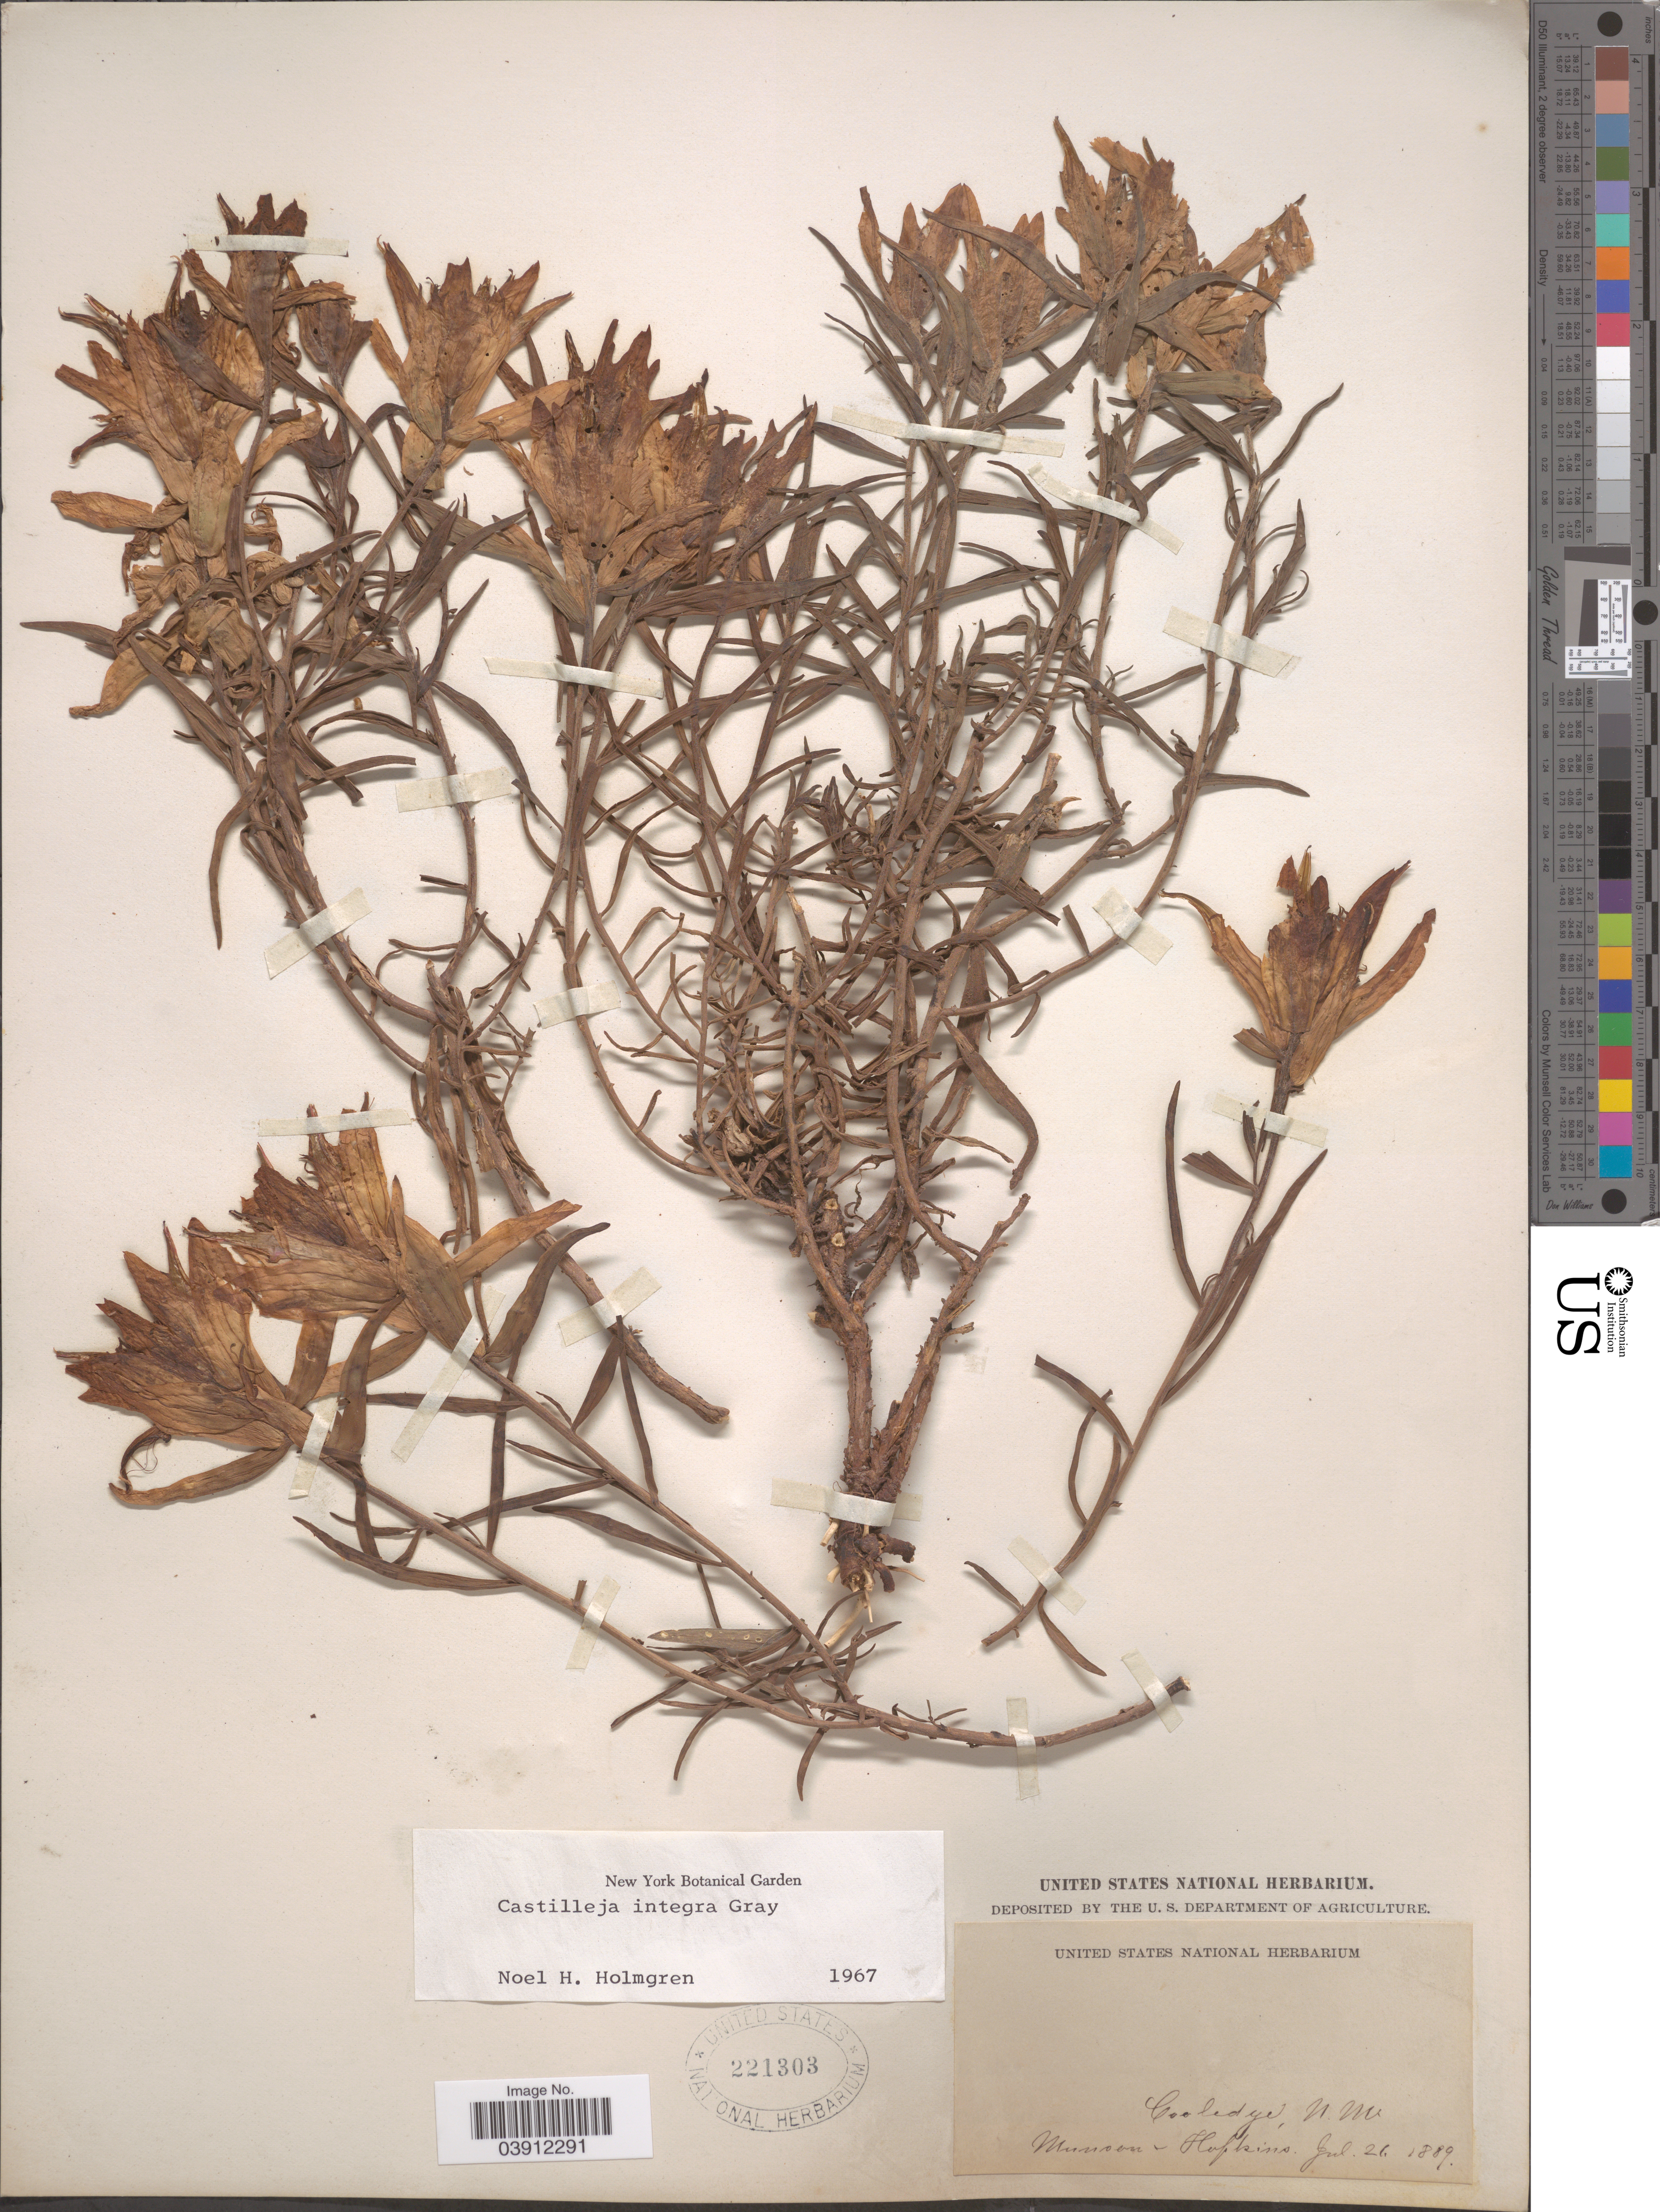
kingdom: Plantae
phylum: Tracheophyta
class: Magnoliopsida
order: Lamiales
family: Orobanchaceae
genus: Castilleja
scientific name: Castilleja integra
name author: A. Gray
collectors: -. Munson & -- Hopkins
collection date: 1889-07-21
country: United States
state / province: New Mexico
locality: Cooledge.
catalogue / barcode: US 221303